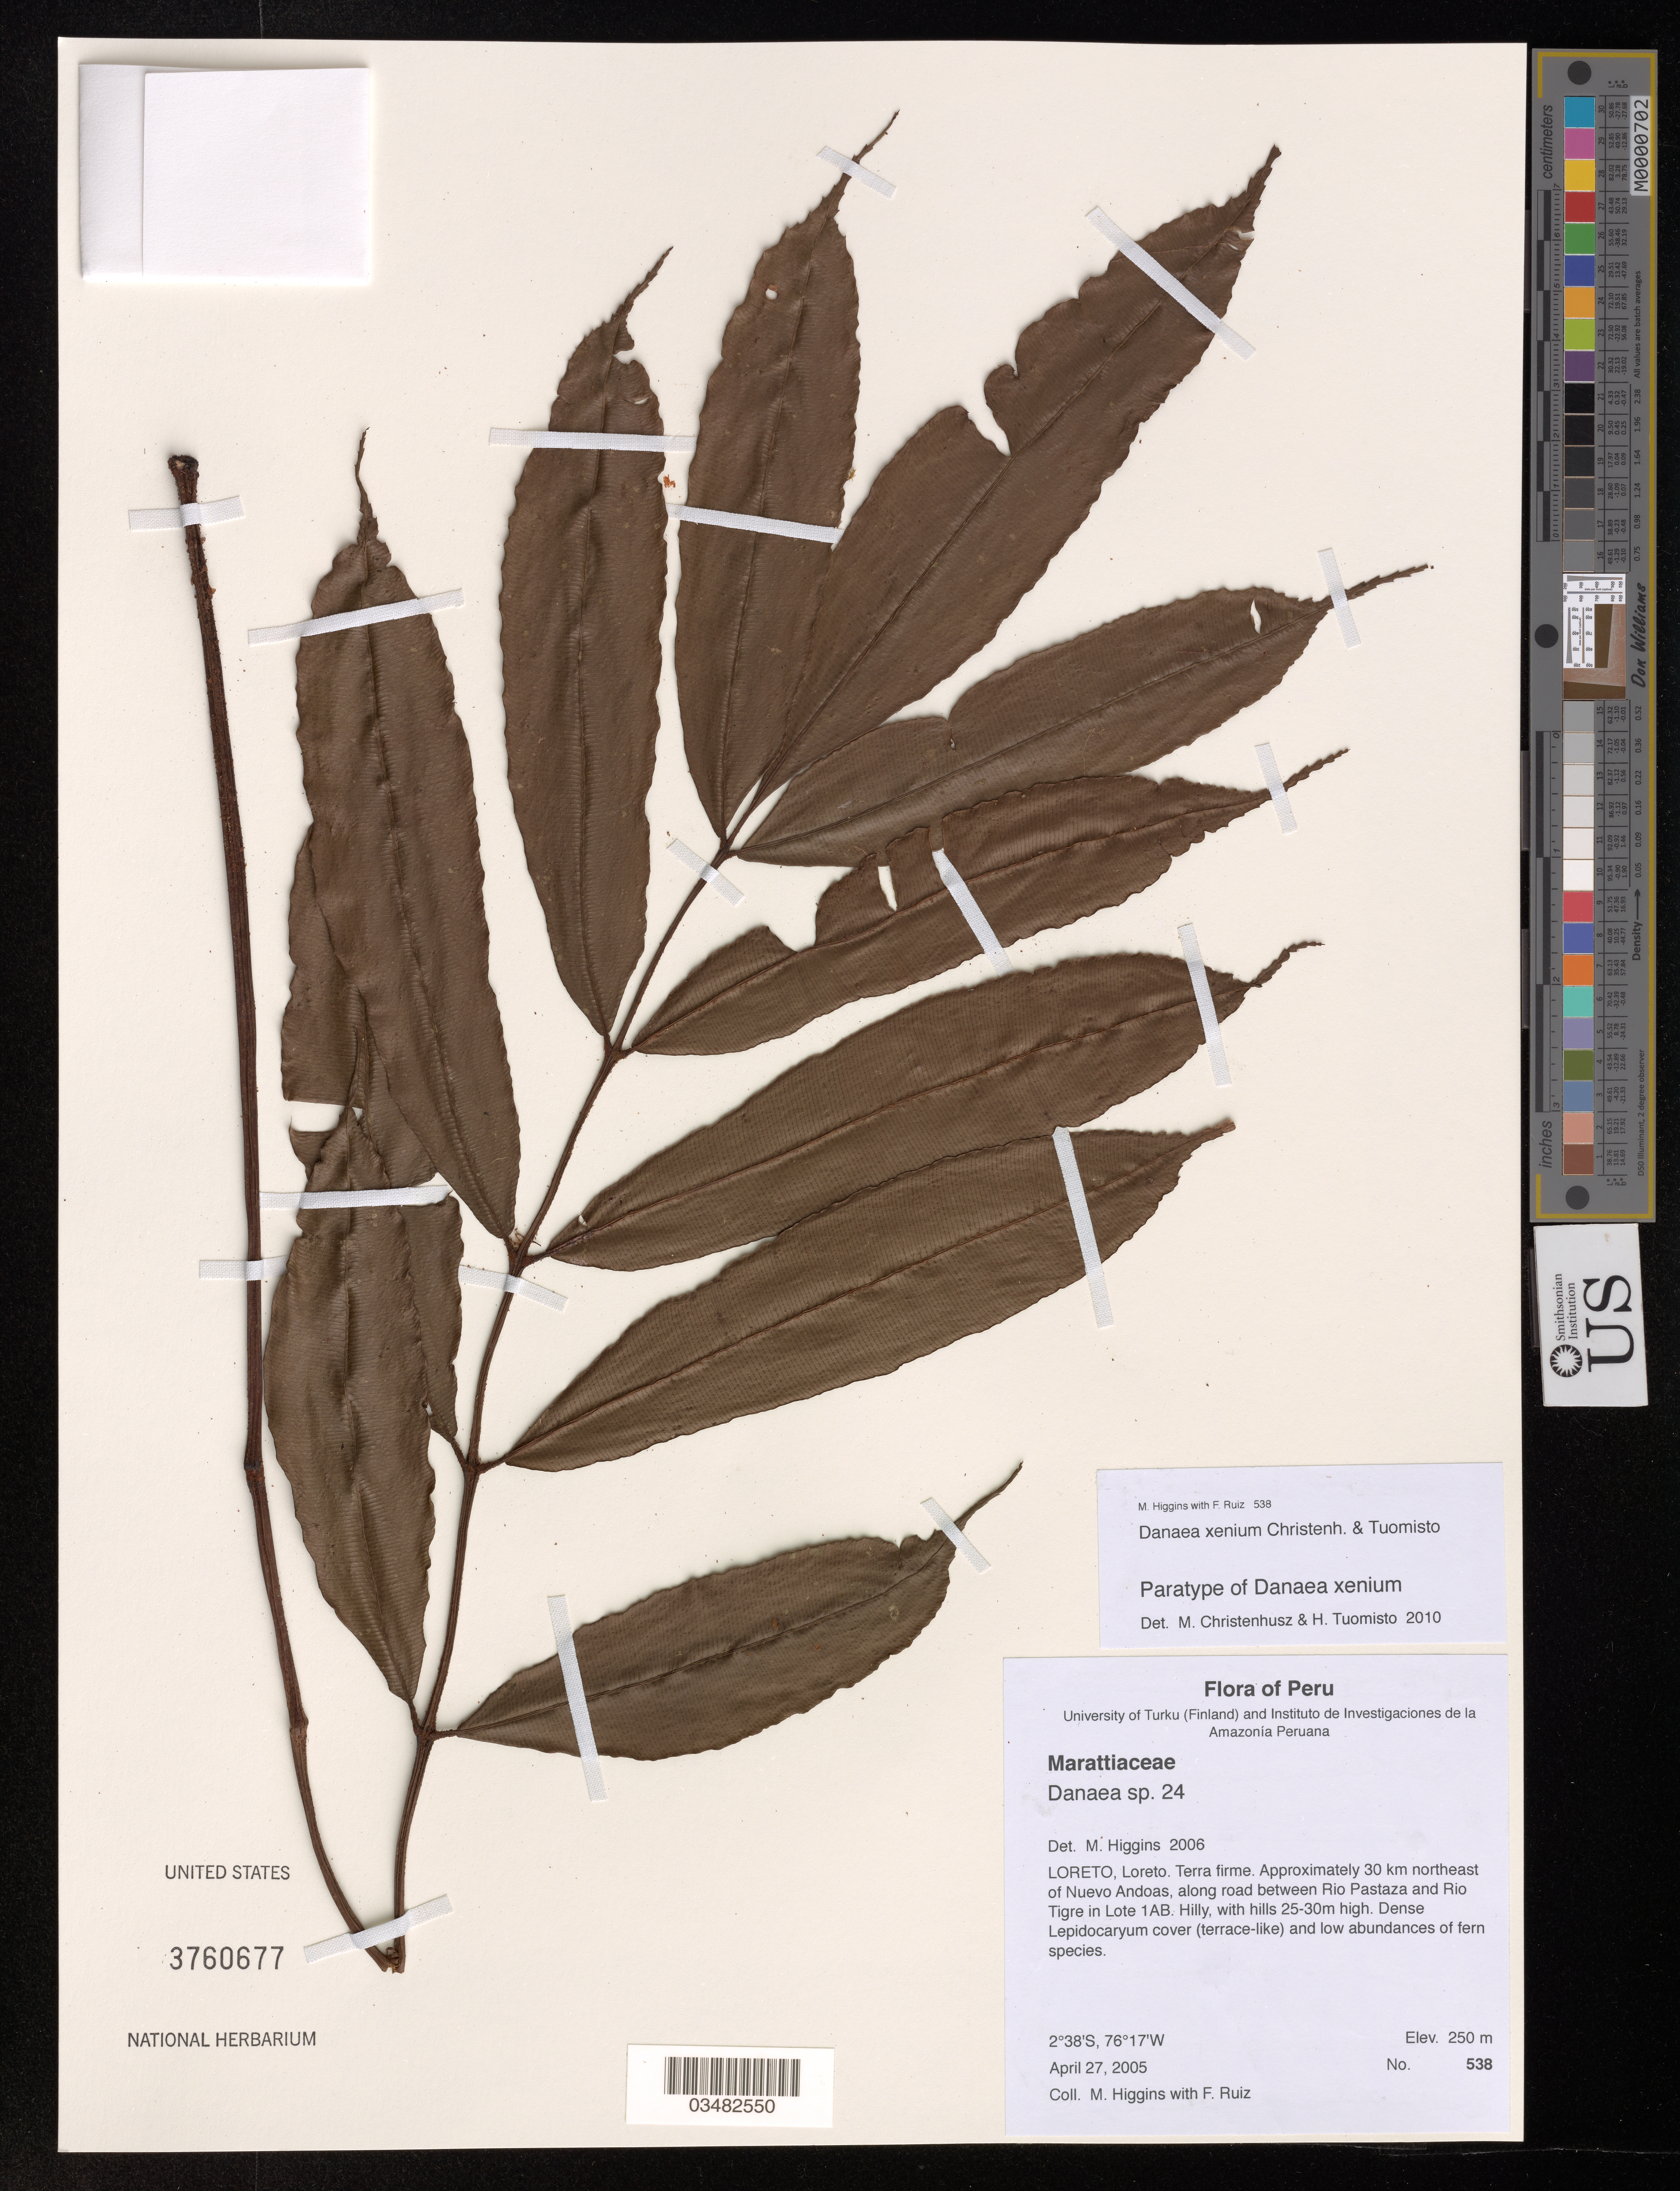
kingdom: Plantae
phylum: Tracheophyta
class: Polypodiopsida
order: Marattiales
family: Marattiaceae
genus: Danaea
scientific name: Danaea xenium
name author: Christenh. & Tuomisto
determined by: Christenhusz, M. J. M.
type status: Paratype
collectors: M. Higgins & F. Ruiz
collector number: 538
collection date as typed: April 27, 2005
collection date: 2006-02-26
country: Peru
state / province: Loreto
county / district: Loreto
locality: Approx. 30 km NE of Shiviyacu, along road between Rio Pastaza and Rio Tigre in Lote 1AB; hilly, with hills 25-30 m high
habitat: terra firme; hilly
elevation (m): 250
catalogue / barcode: US 3760677